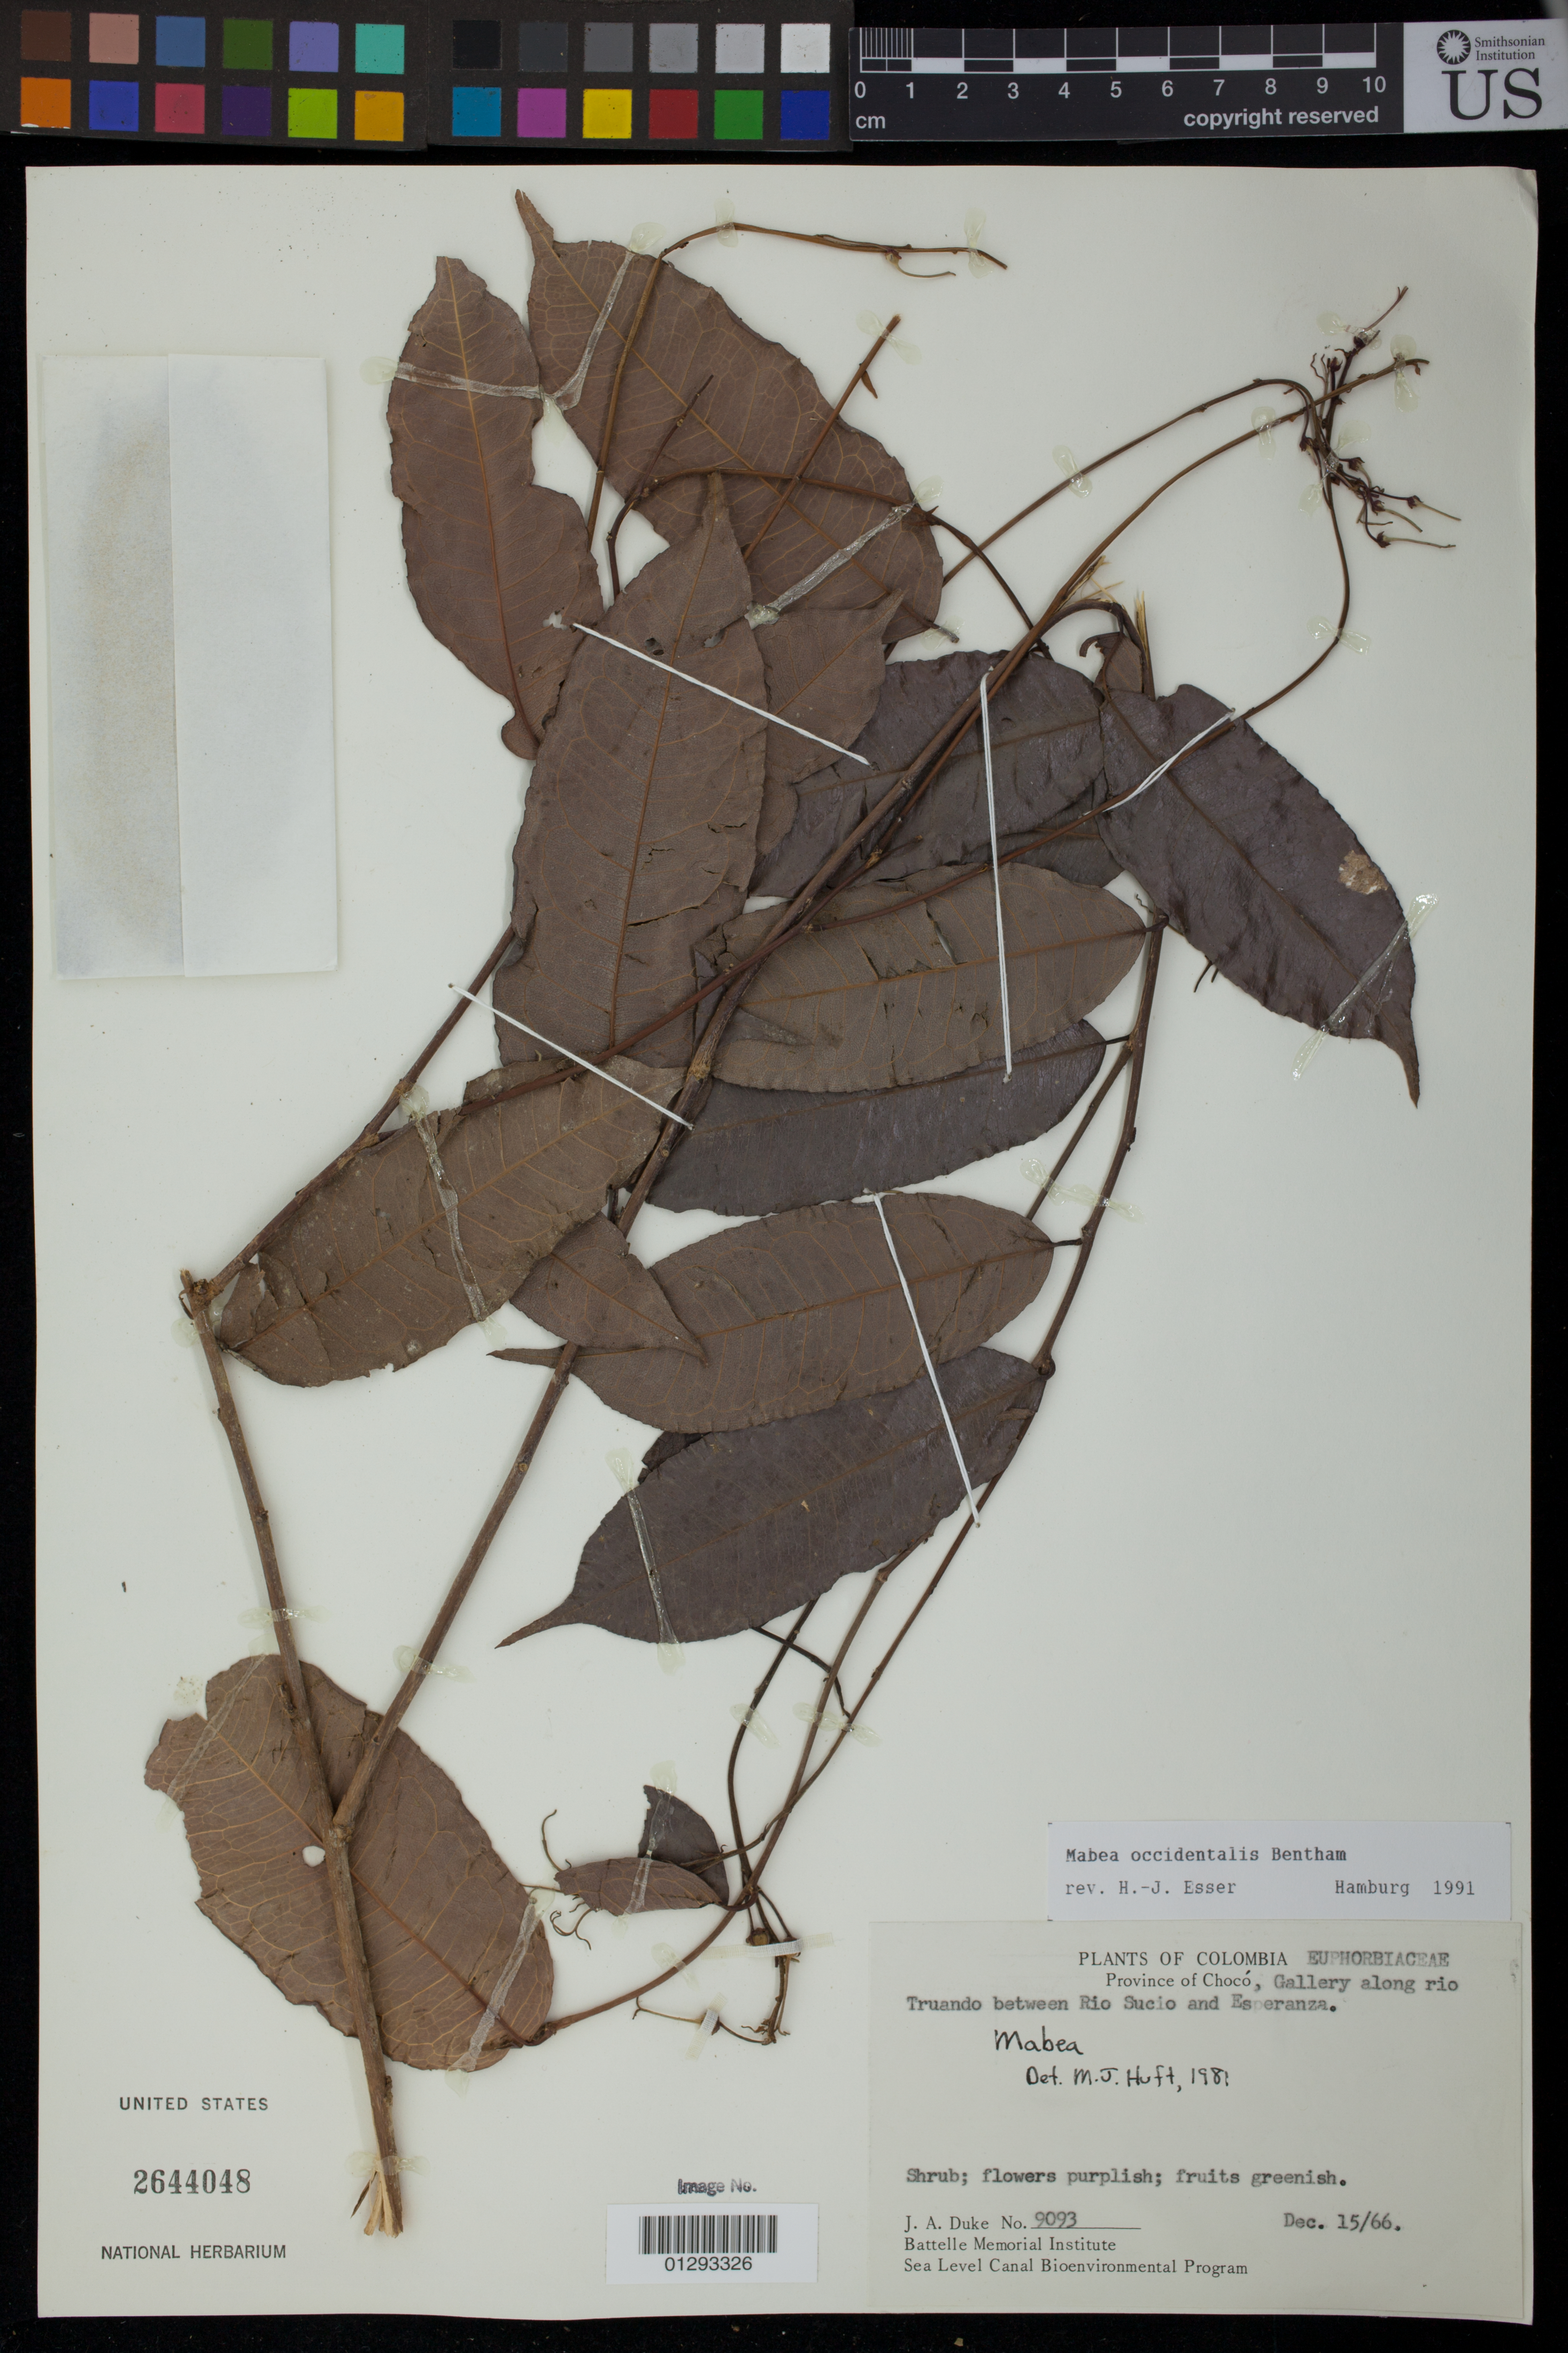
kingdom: Plantae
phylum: Tracheophyta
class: Magnoliopsida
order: Malpighiales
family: Euphorbiaceae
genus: Mabea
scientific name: Mabea occidentalis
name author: Benth.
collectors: J. A. Duke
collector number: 9093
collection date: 1966-12-15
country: Colombia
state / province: Choco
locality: Gallery along rio Truando between Rio Sucio and Esperanza.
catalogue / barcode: US 2644048